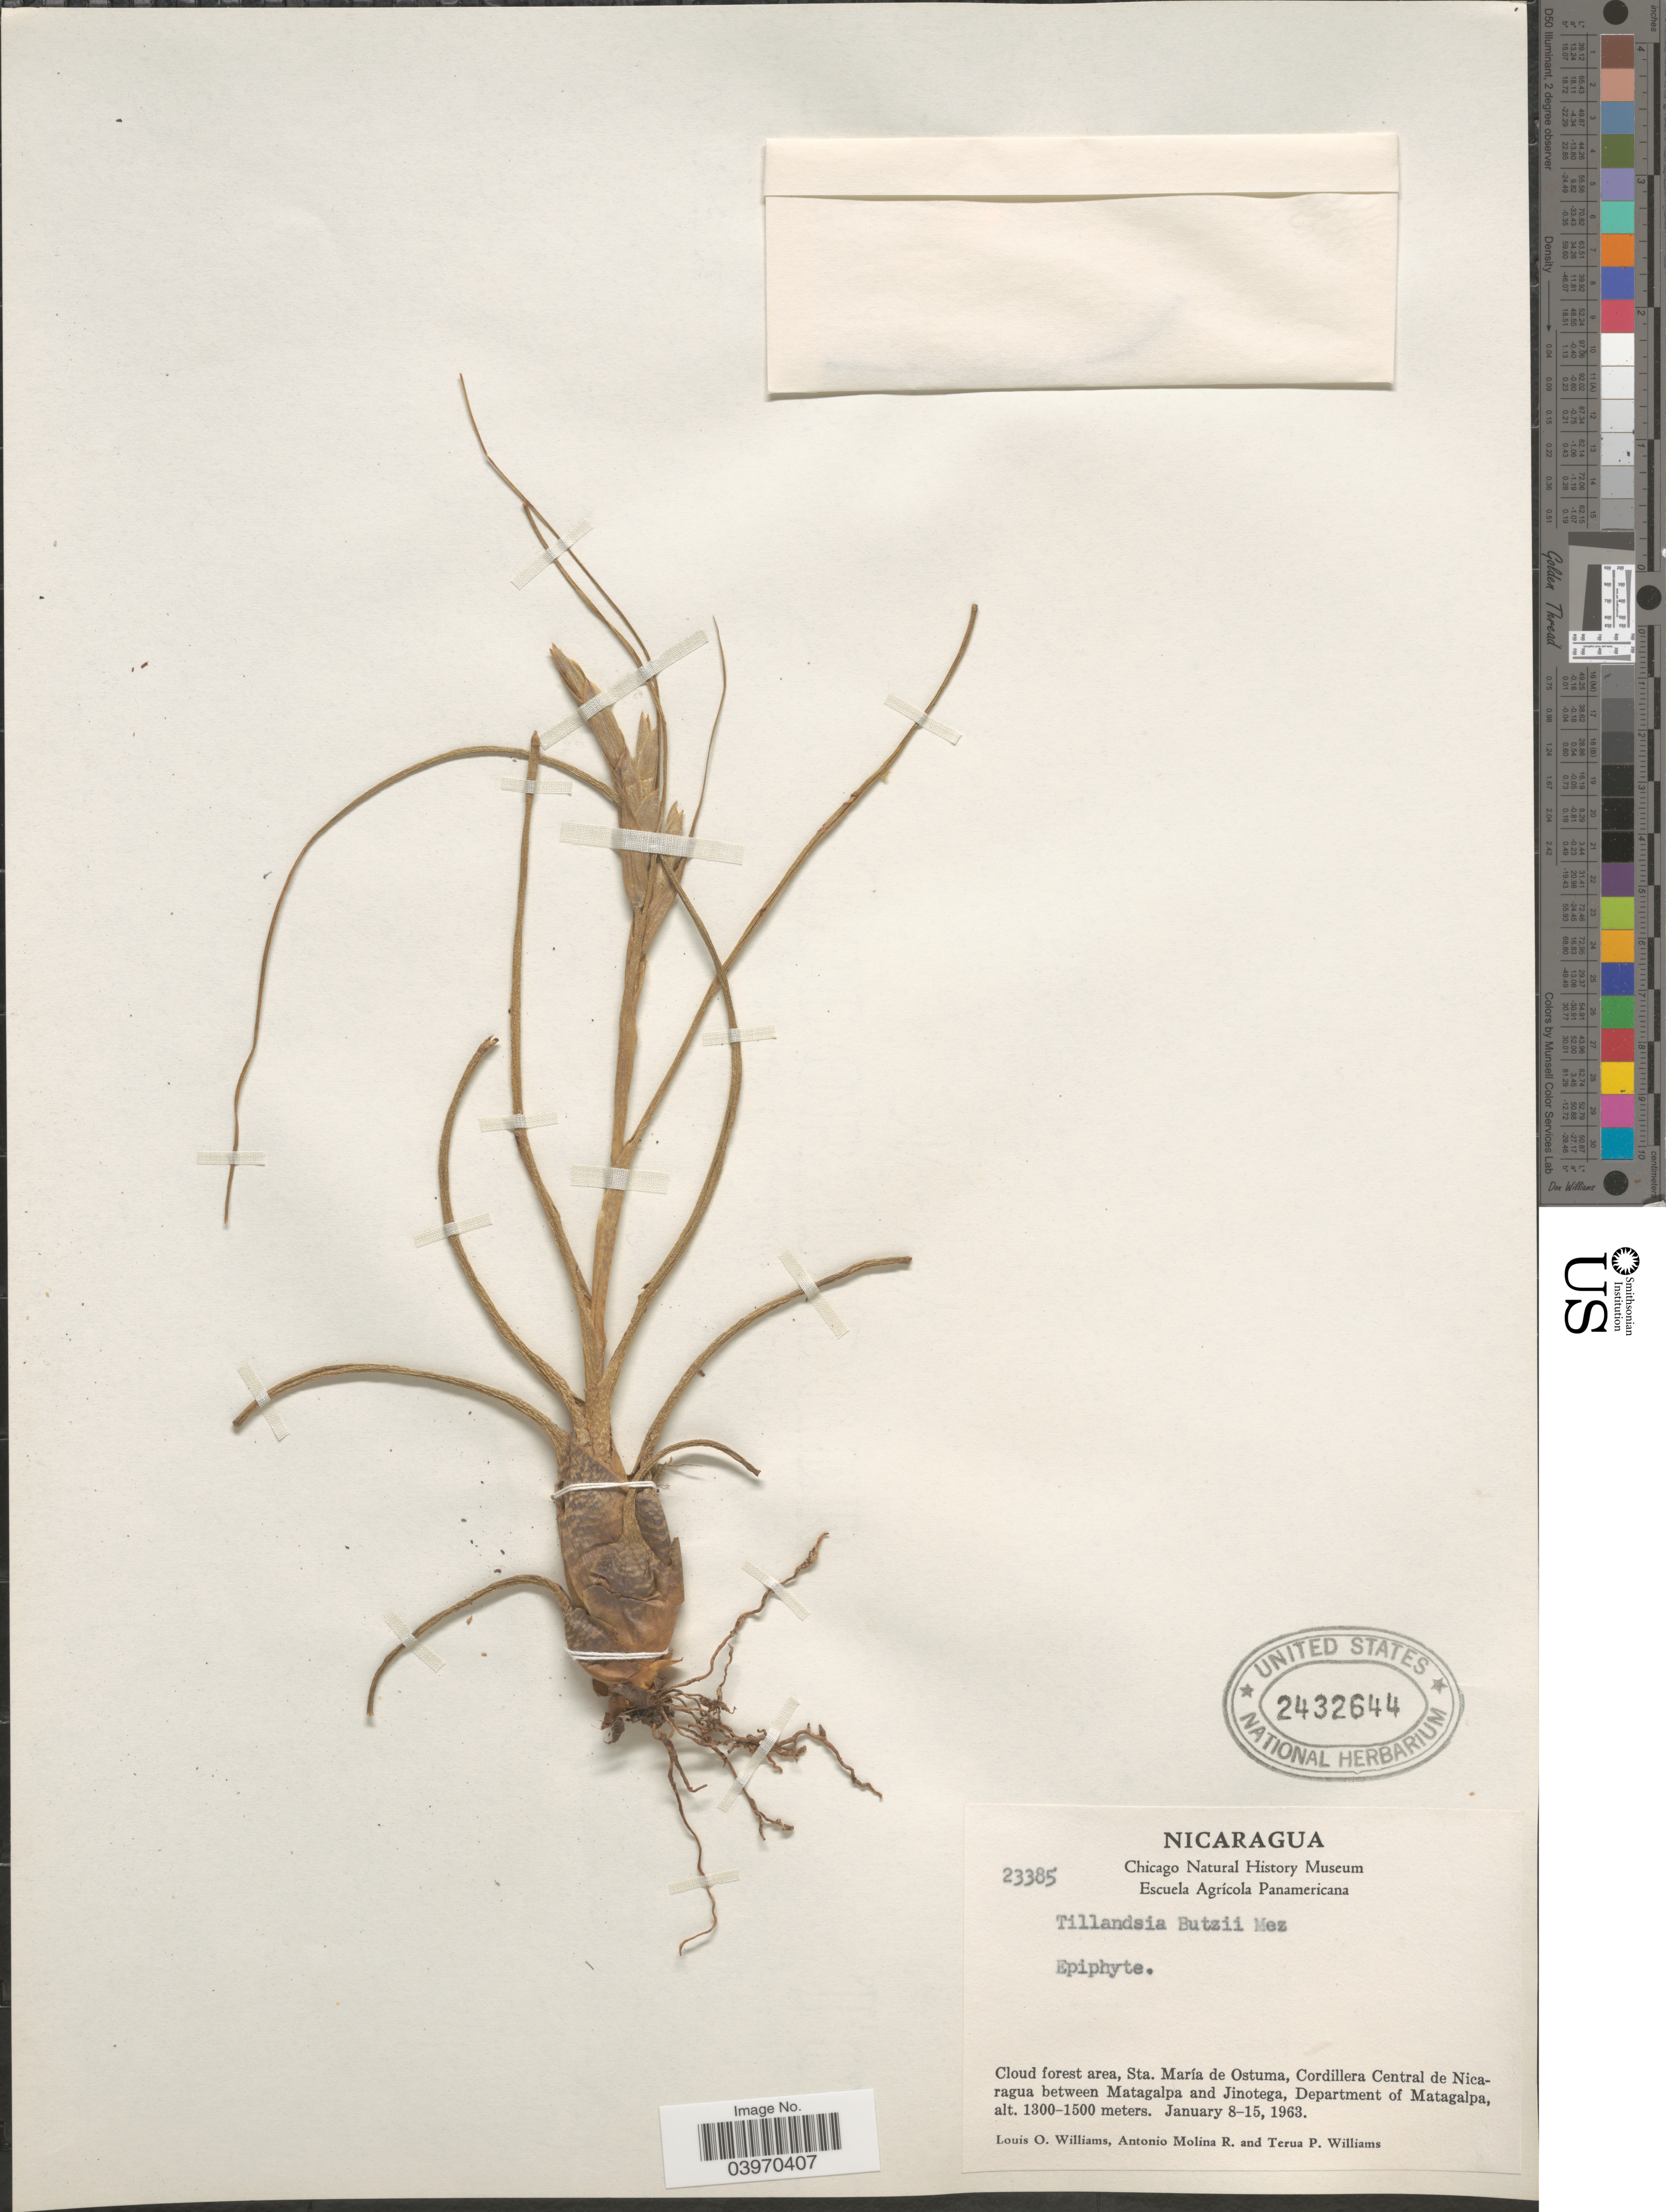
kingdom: Plantae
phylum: Tracheophyta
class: Liliopsida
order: Poales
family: Bromeliaceae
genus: Tillandsia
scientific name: Tillandsia butzii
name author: Mez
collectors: L. O. Williams, A. Molina R. & T. P. Williams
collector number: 23385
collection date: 1963-01-08/1963-01-15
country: Nicaragua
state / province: Matagalpa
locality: Cloud forest area, Sta. María de Ostuma, Cordillera Central de Nicaragua between Matagalpa and Jinotega, Department of Matagalpa.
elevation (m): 1300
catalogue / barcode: US 2432644